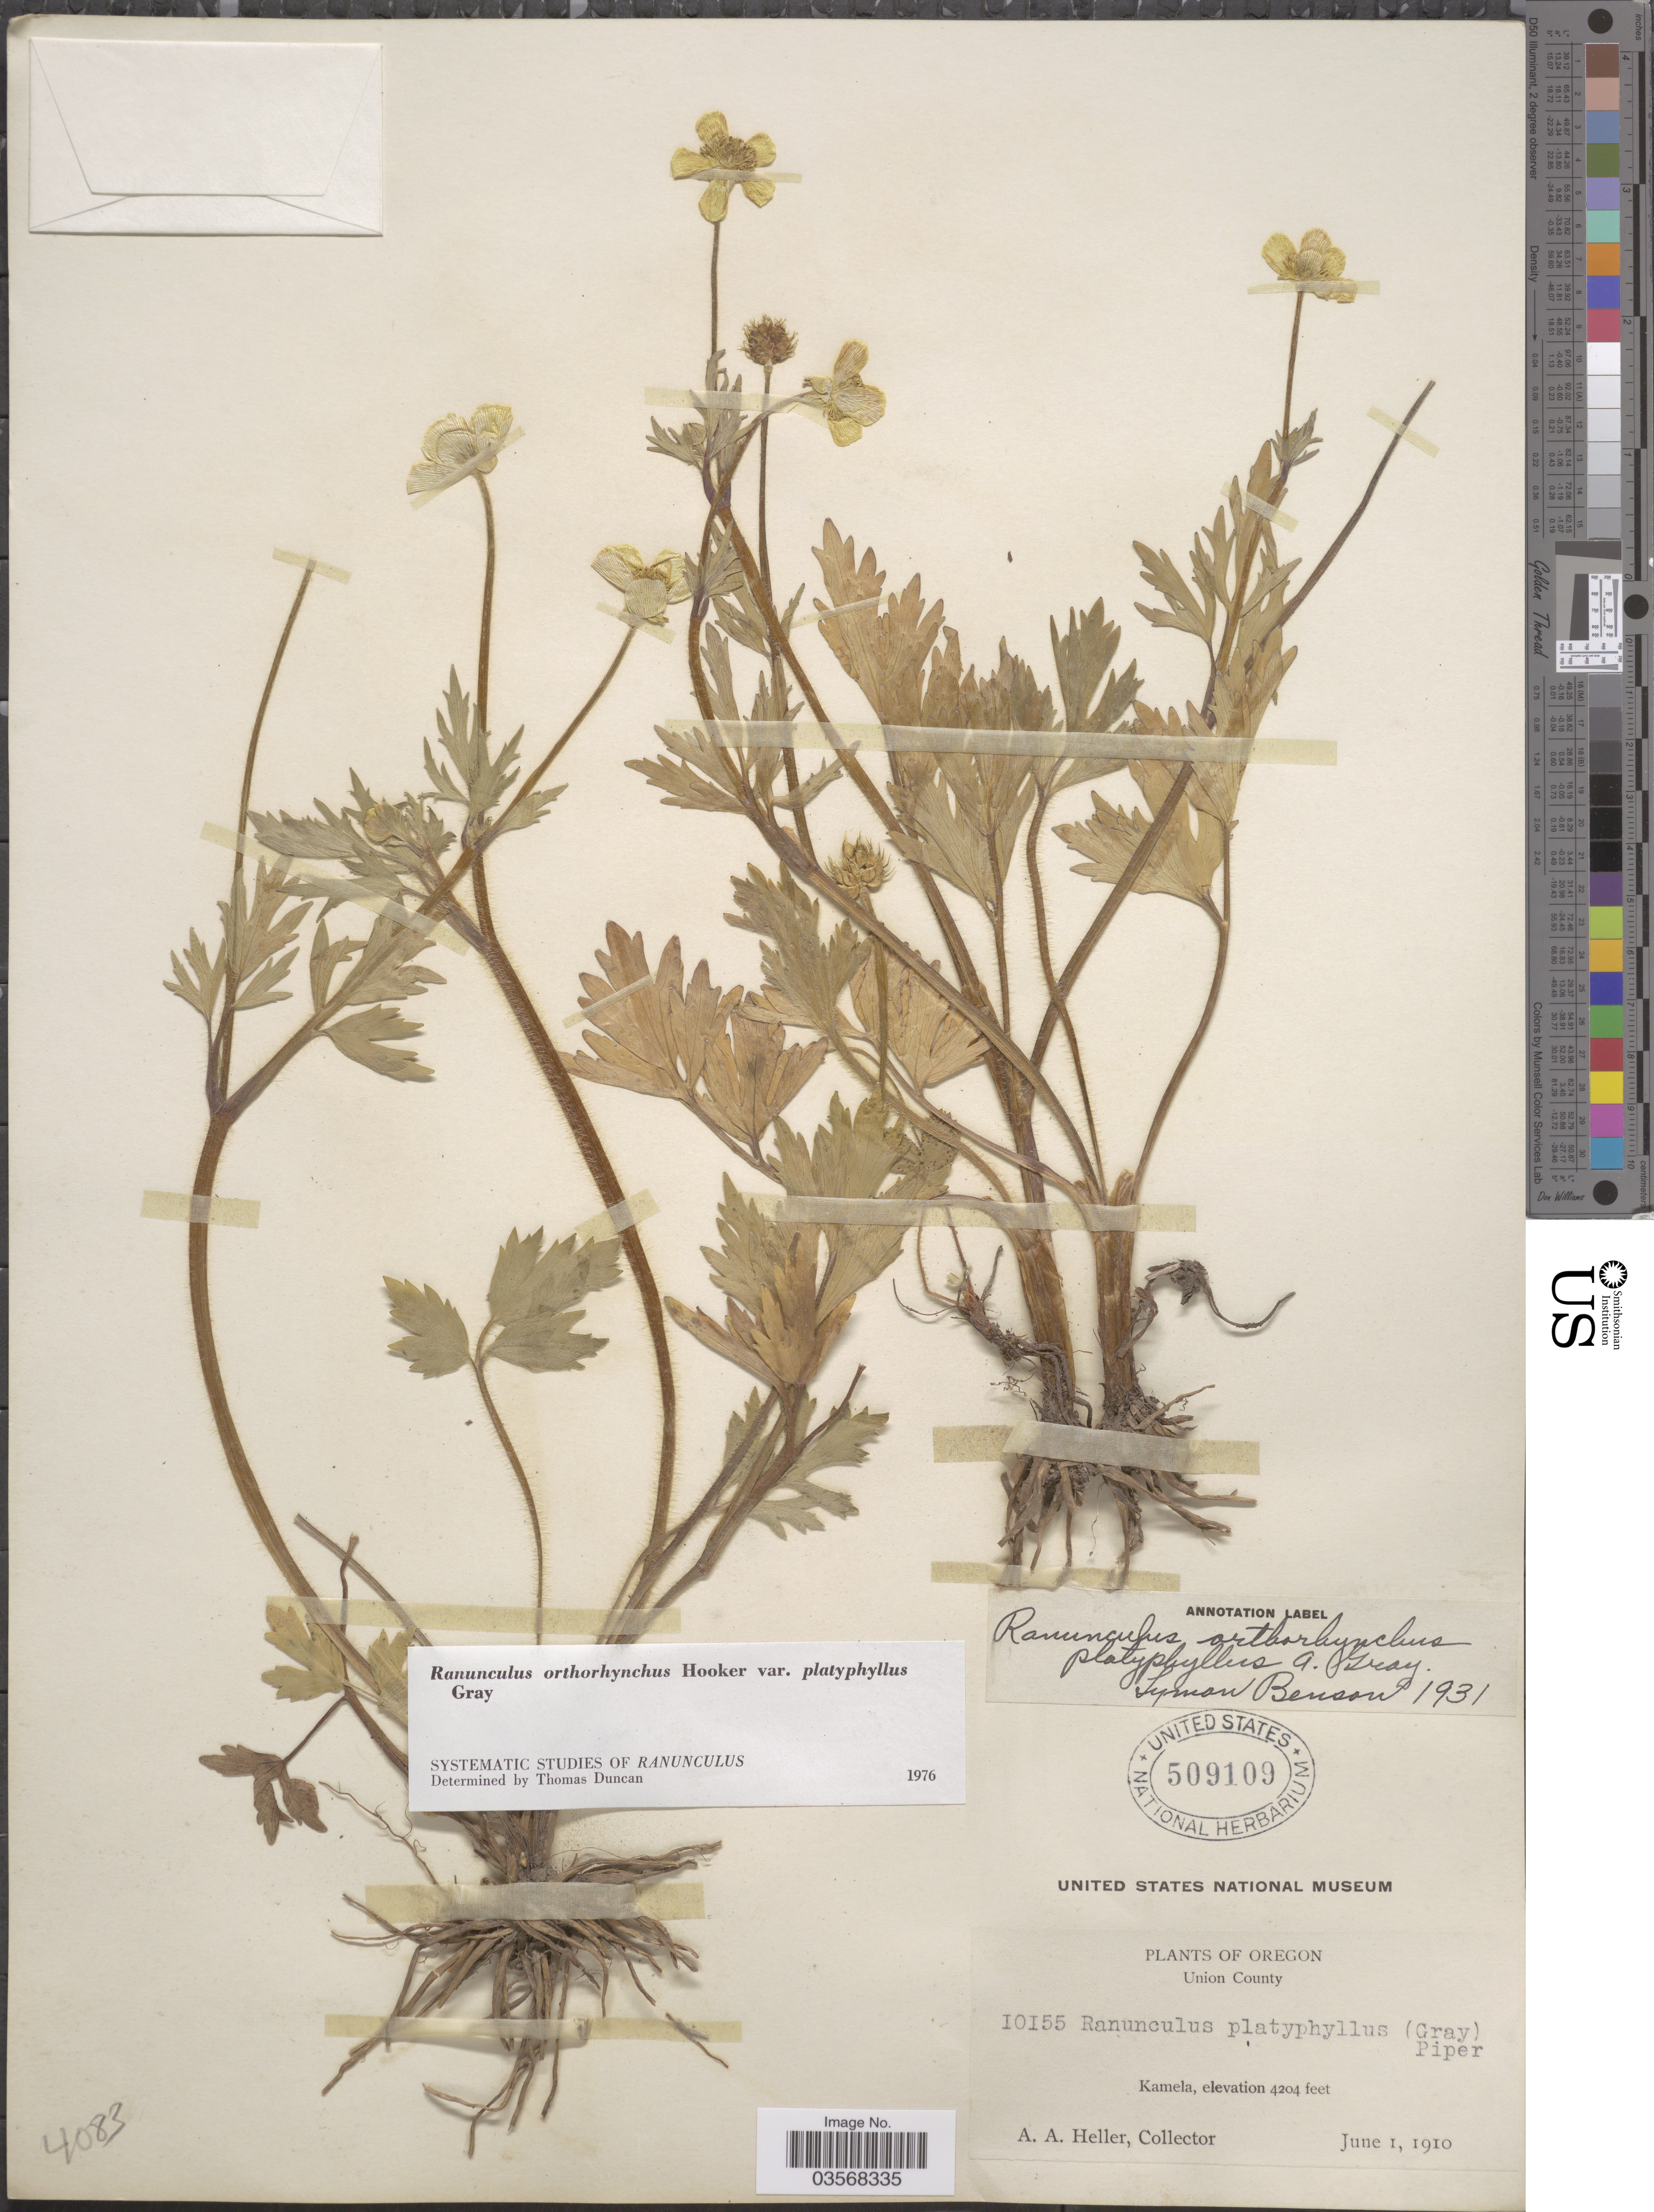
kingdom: Plantae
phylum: Tracheophyta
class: Magnoliopsida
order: Ranunculales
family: Ranunculaceae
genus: Ranunculus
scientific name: Ranunculus orthorhynchus var. platyphyllus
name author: A. Gray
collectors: A. A. Heller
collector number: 10155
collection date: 1910-06-01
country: United States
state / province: Oregon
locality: Union County. Kamela.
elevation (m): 1281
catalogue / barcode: US 509109